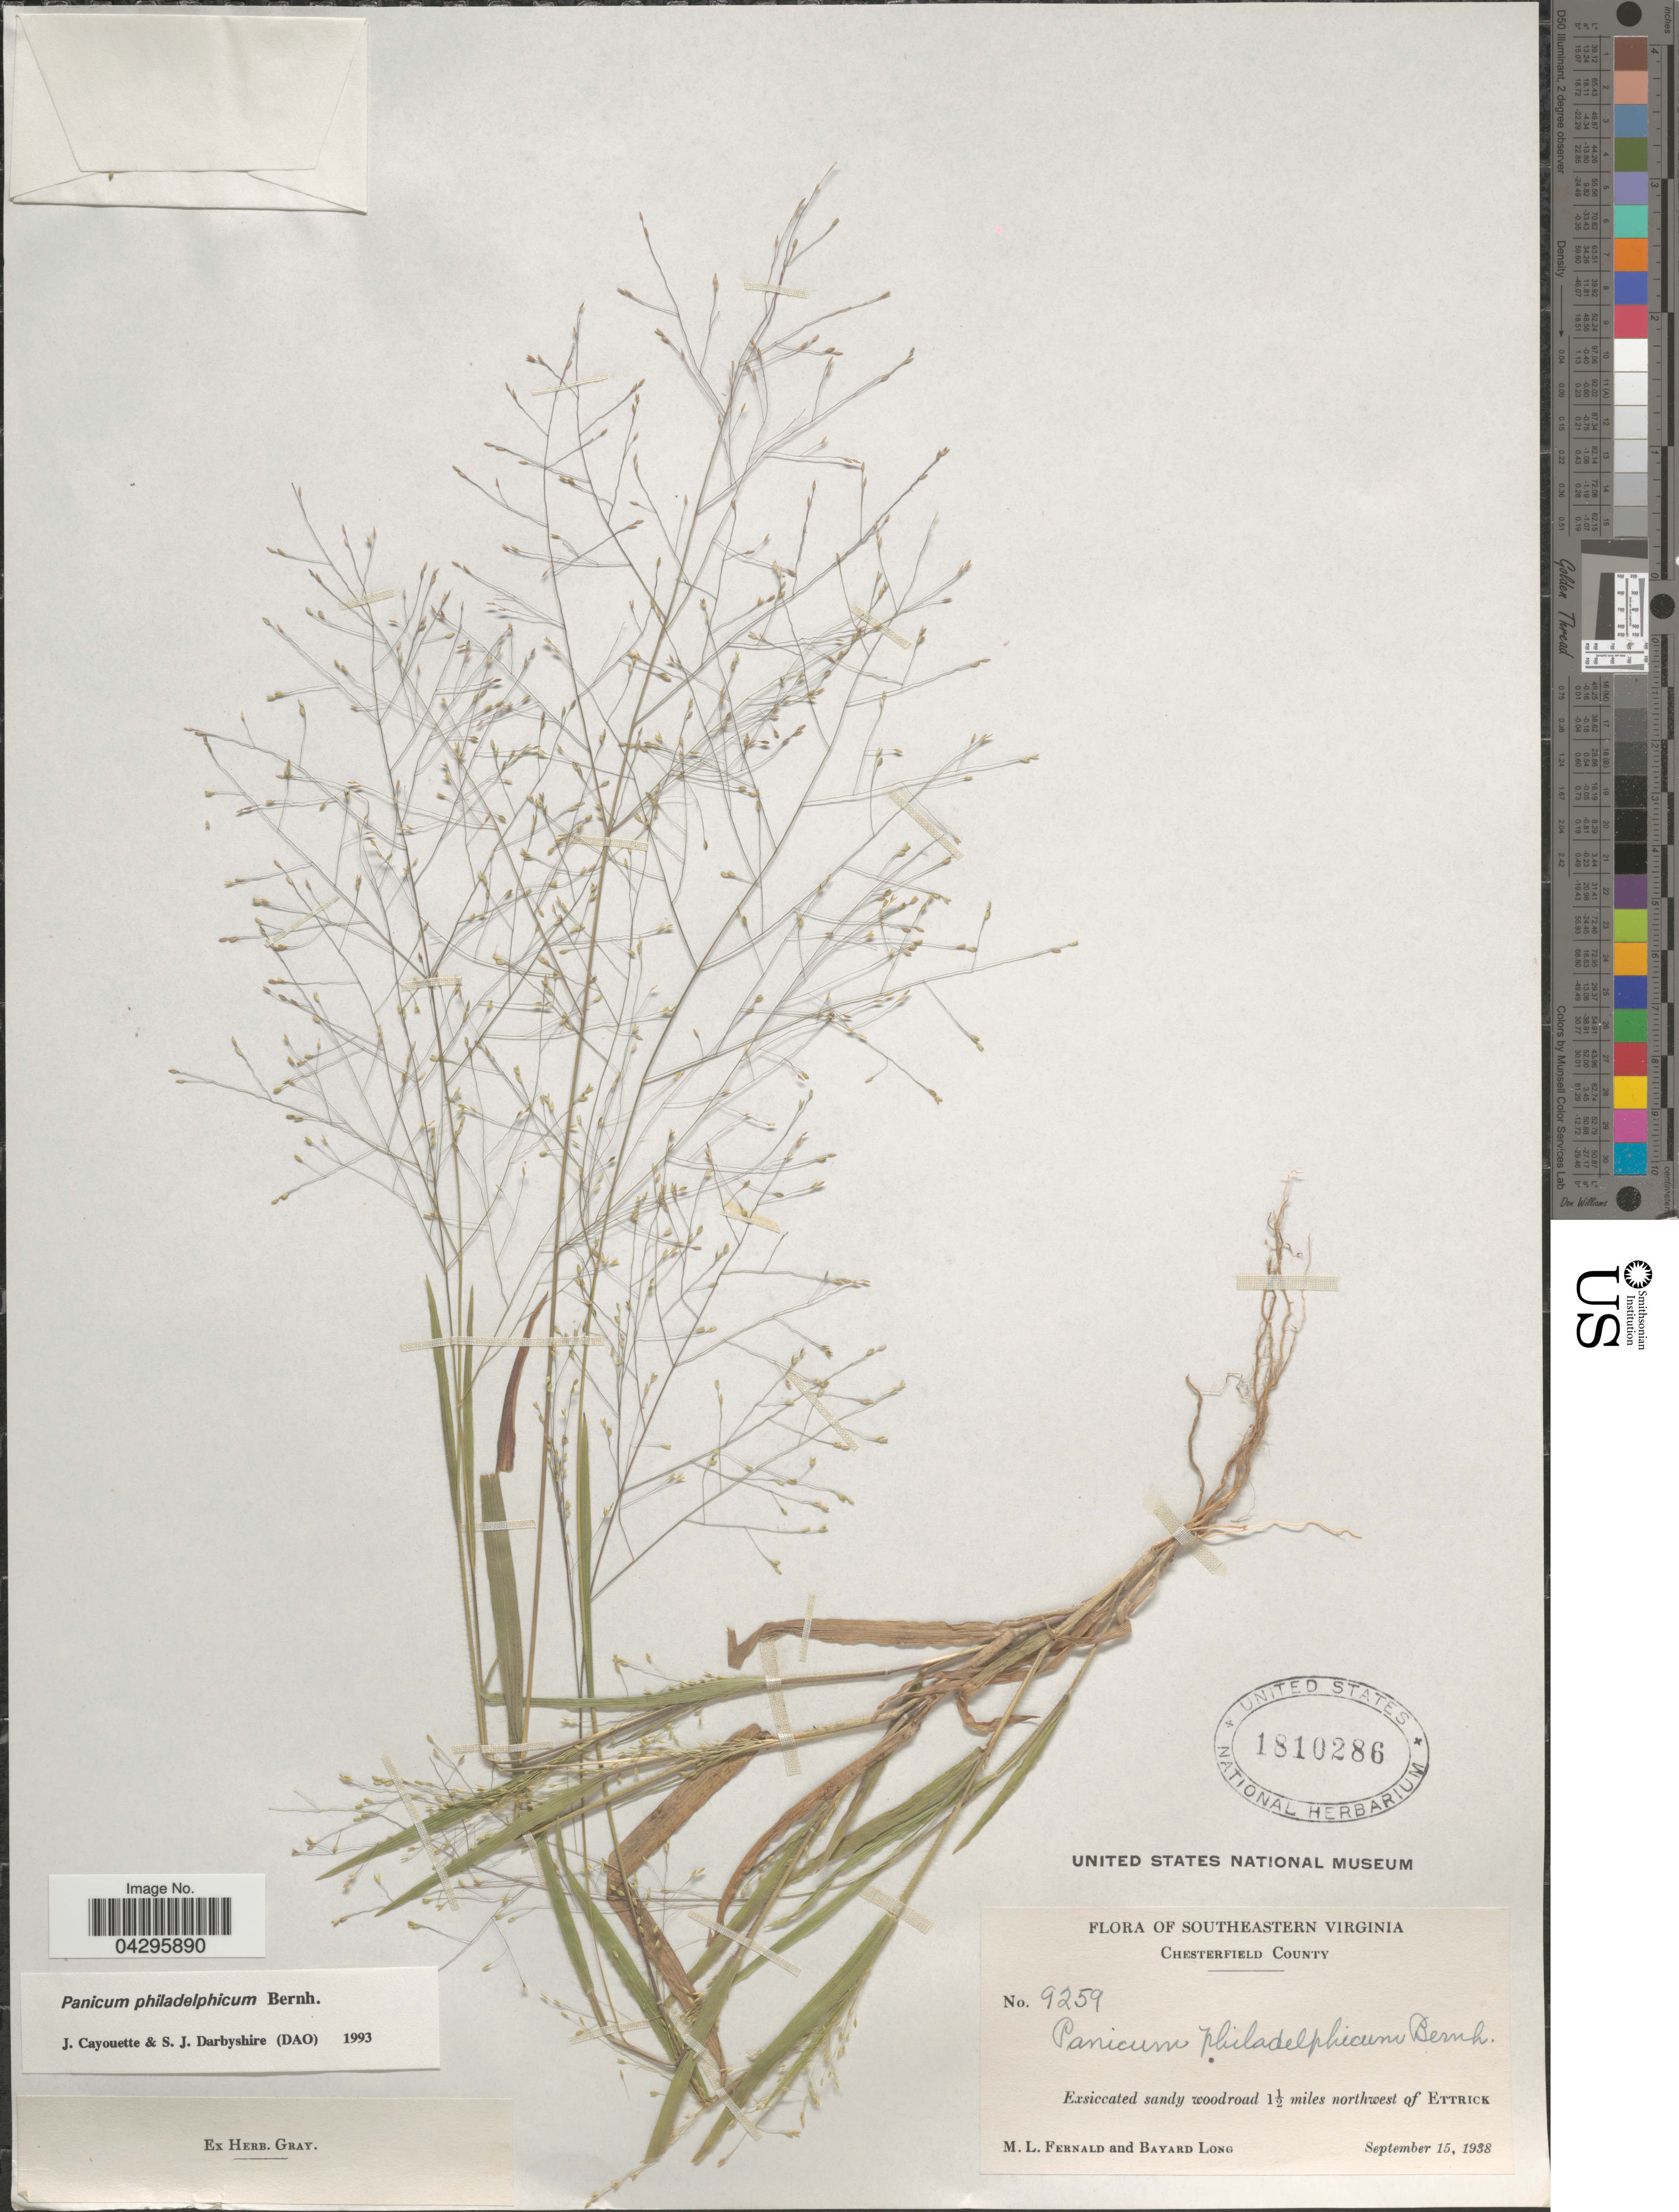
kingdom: Plantae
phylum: Tracheophyta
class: Liliopsida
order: Poales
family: Poaceae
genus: Panicum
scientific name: Panicum philadelphicum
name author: Bernh. ex Trin.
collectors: M. L. Fernald & B. Long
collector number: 9259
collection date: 1938-09-15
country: United States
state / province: Virginia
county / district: Chesterfield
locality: Southeastern Virginia. Chesterfield County. Exsiccated sandy woodroad 1½ miles northwest of Ettrick.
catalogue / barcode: US 1810286